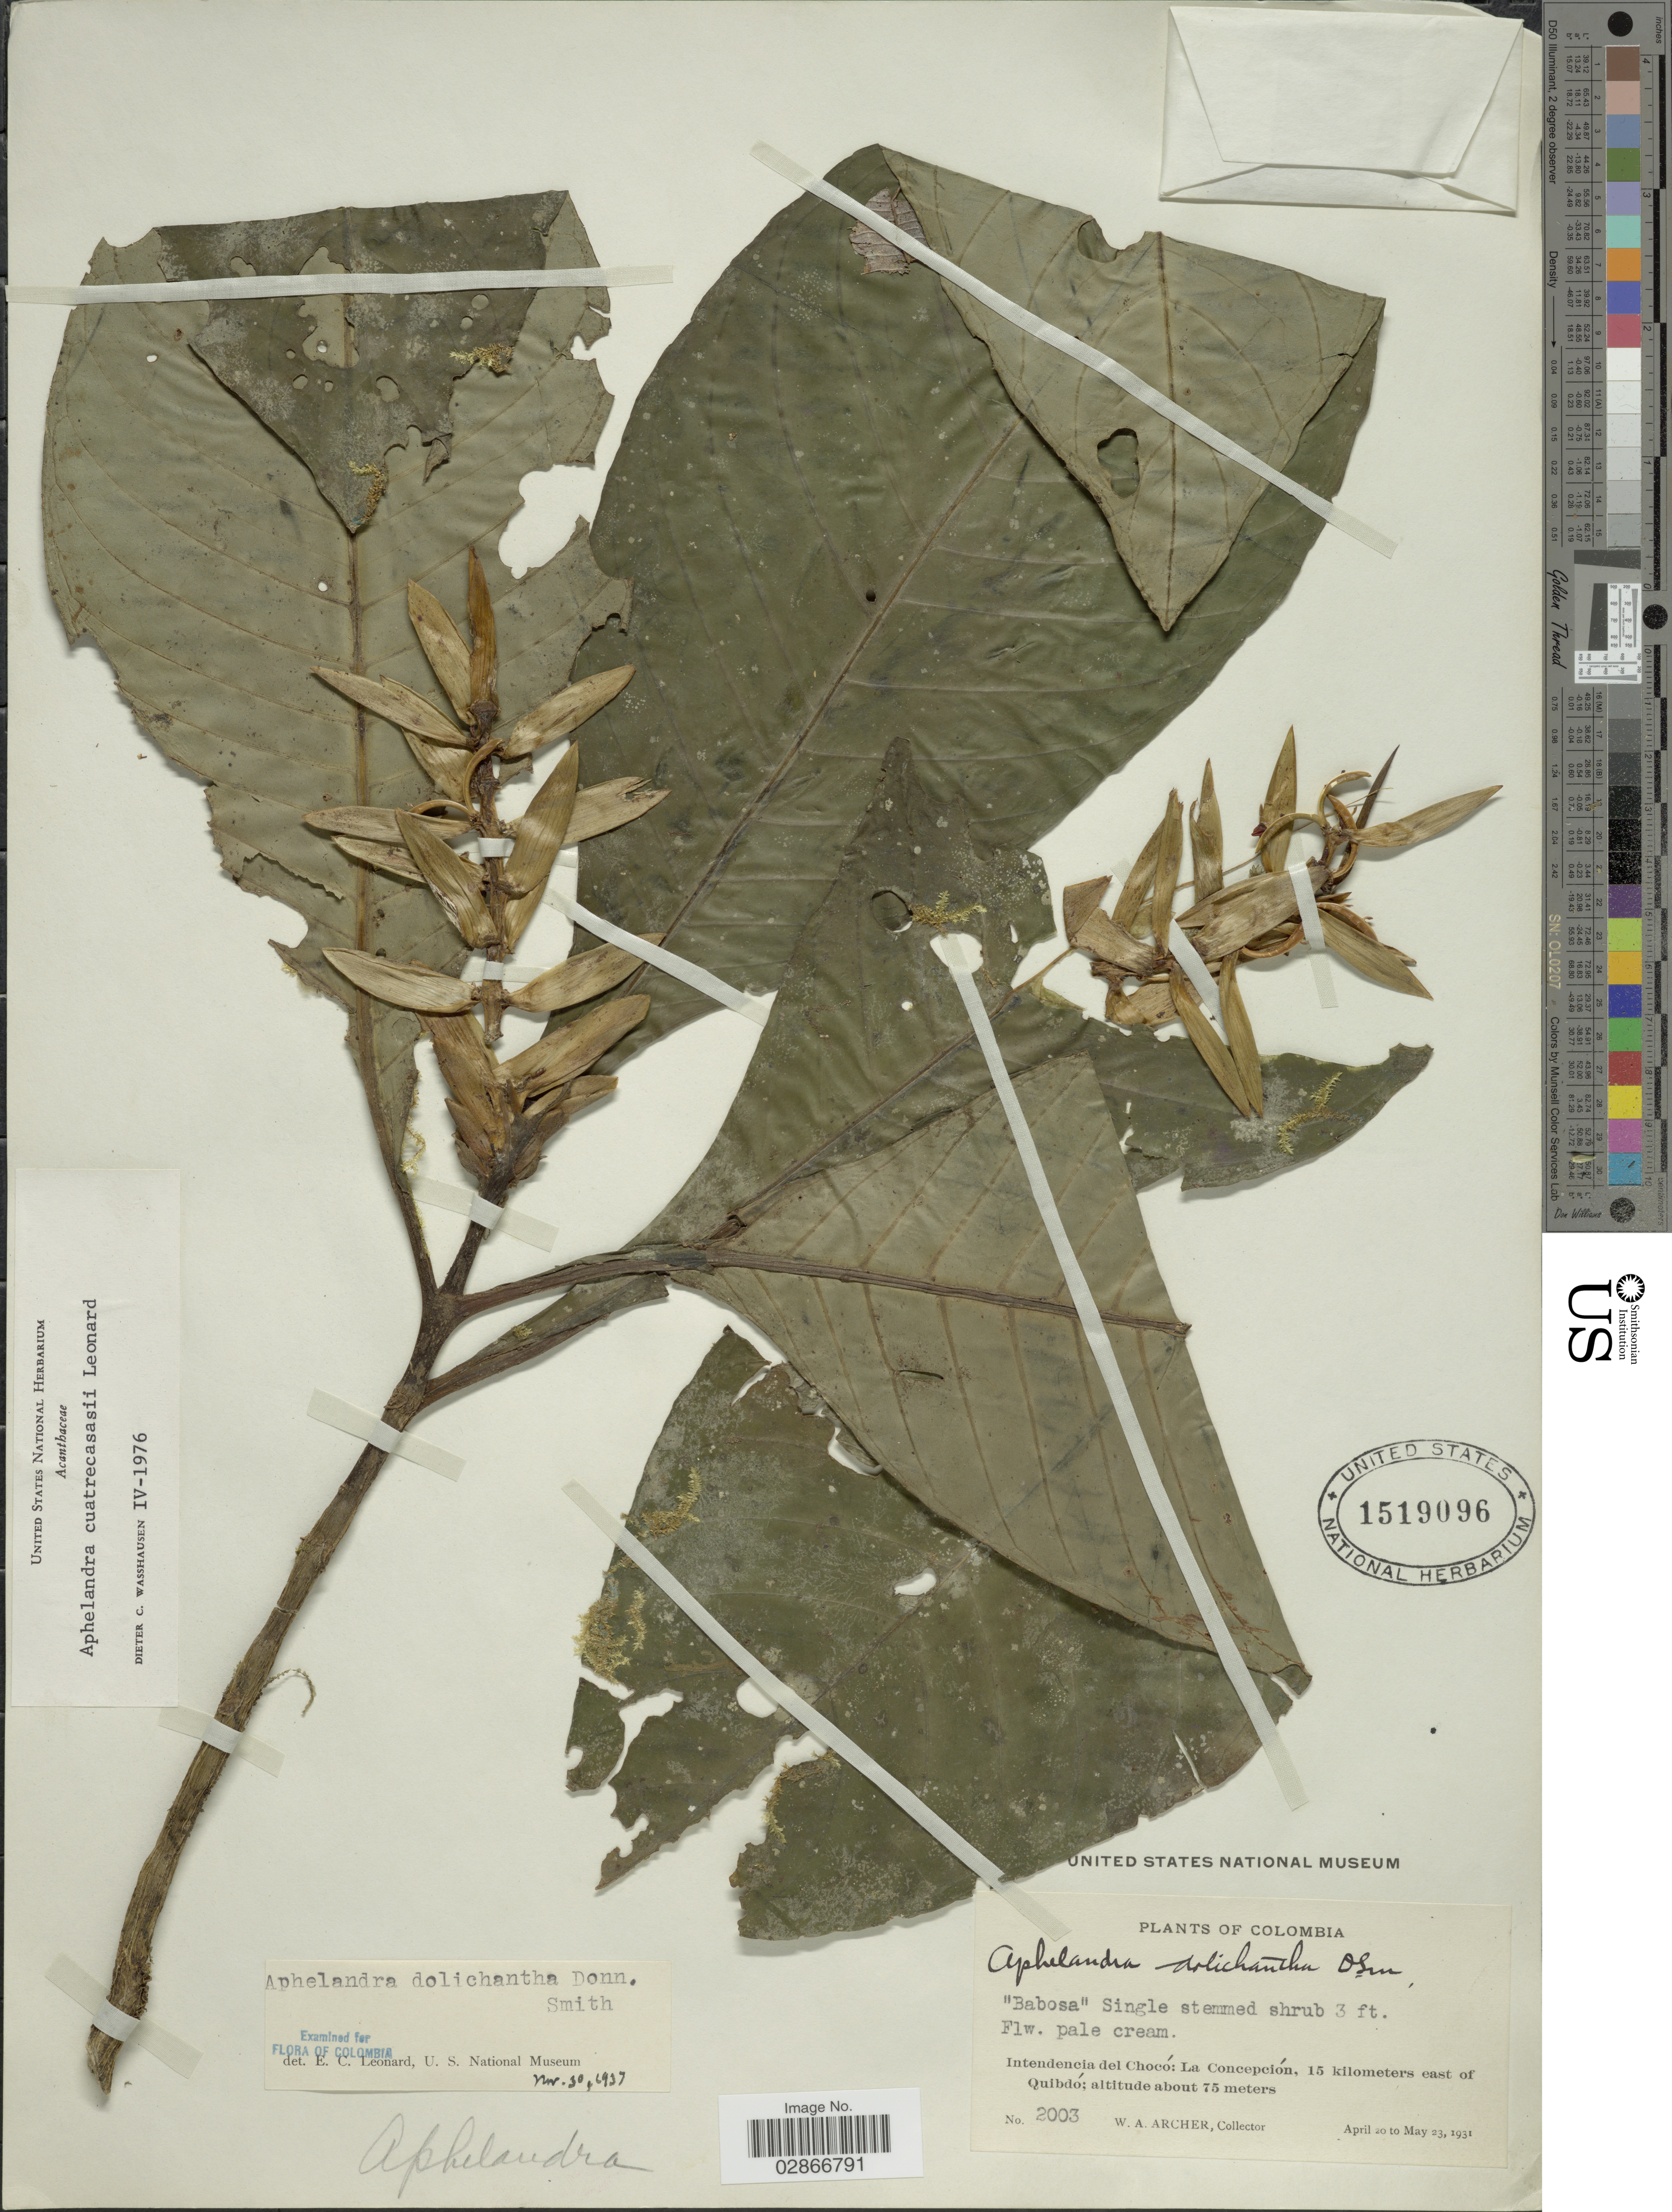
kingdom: Plantae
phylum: Tracheophyta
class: Magnoliopsida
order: Lamiales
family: Acanthaceae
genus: Aphelandra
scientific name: Aphelandra cuatrecasasii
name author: Leonard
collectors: W. Archer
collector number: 2003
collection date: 1931-04-20/1931-05-23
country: Colombia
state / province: Chocó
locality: La Concepción, 15 kilometers east of Quibdó.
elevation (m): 75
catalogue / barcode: US 1519096